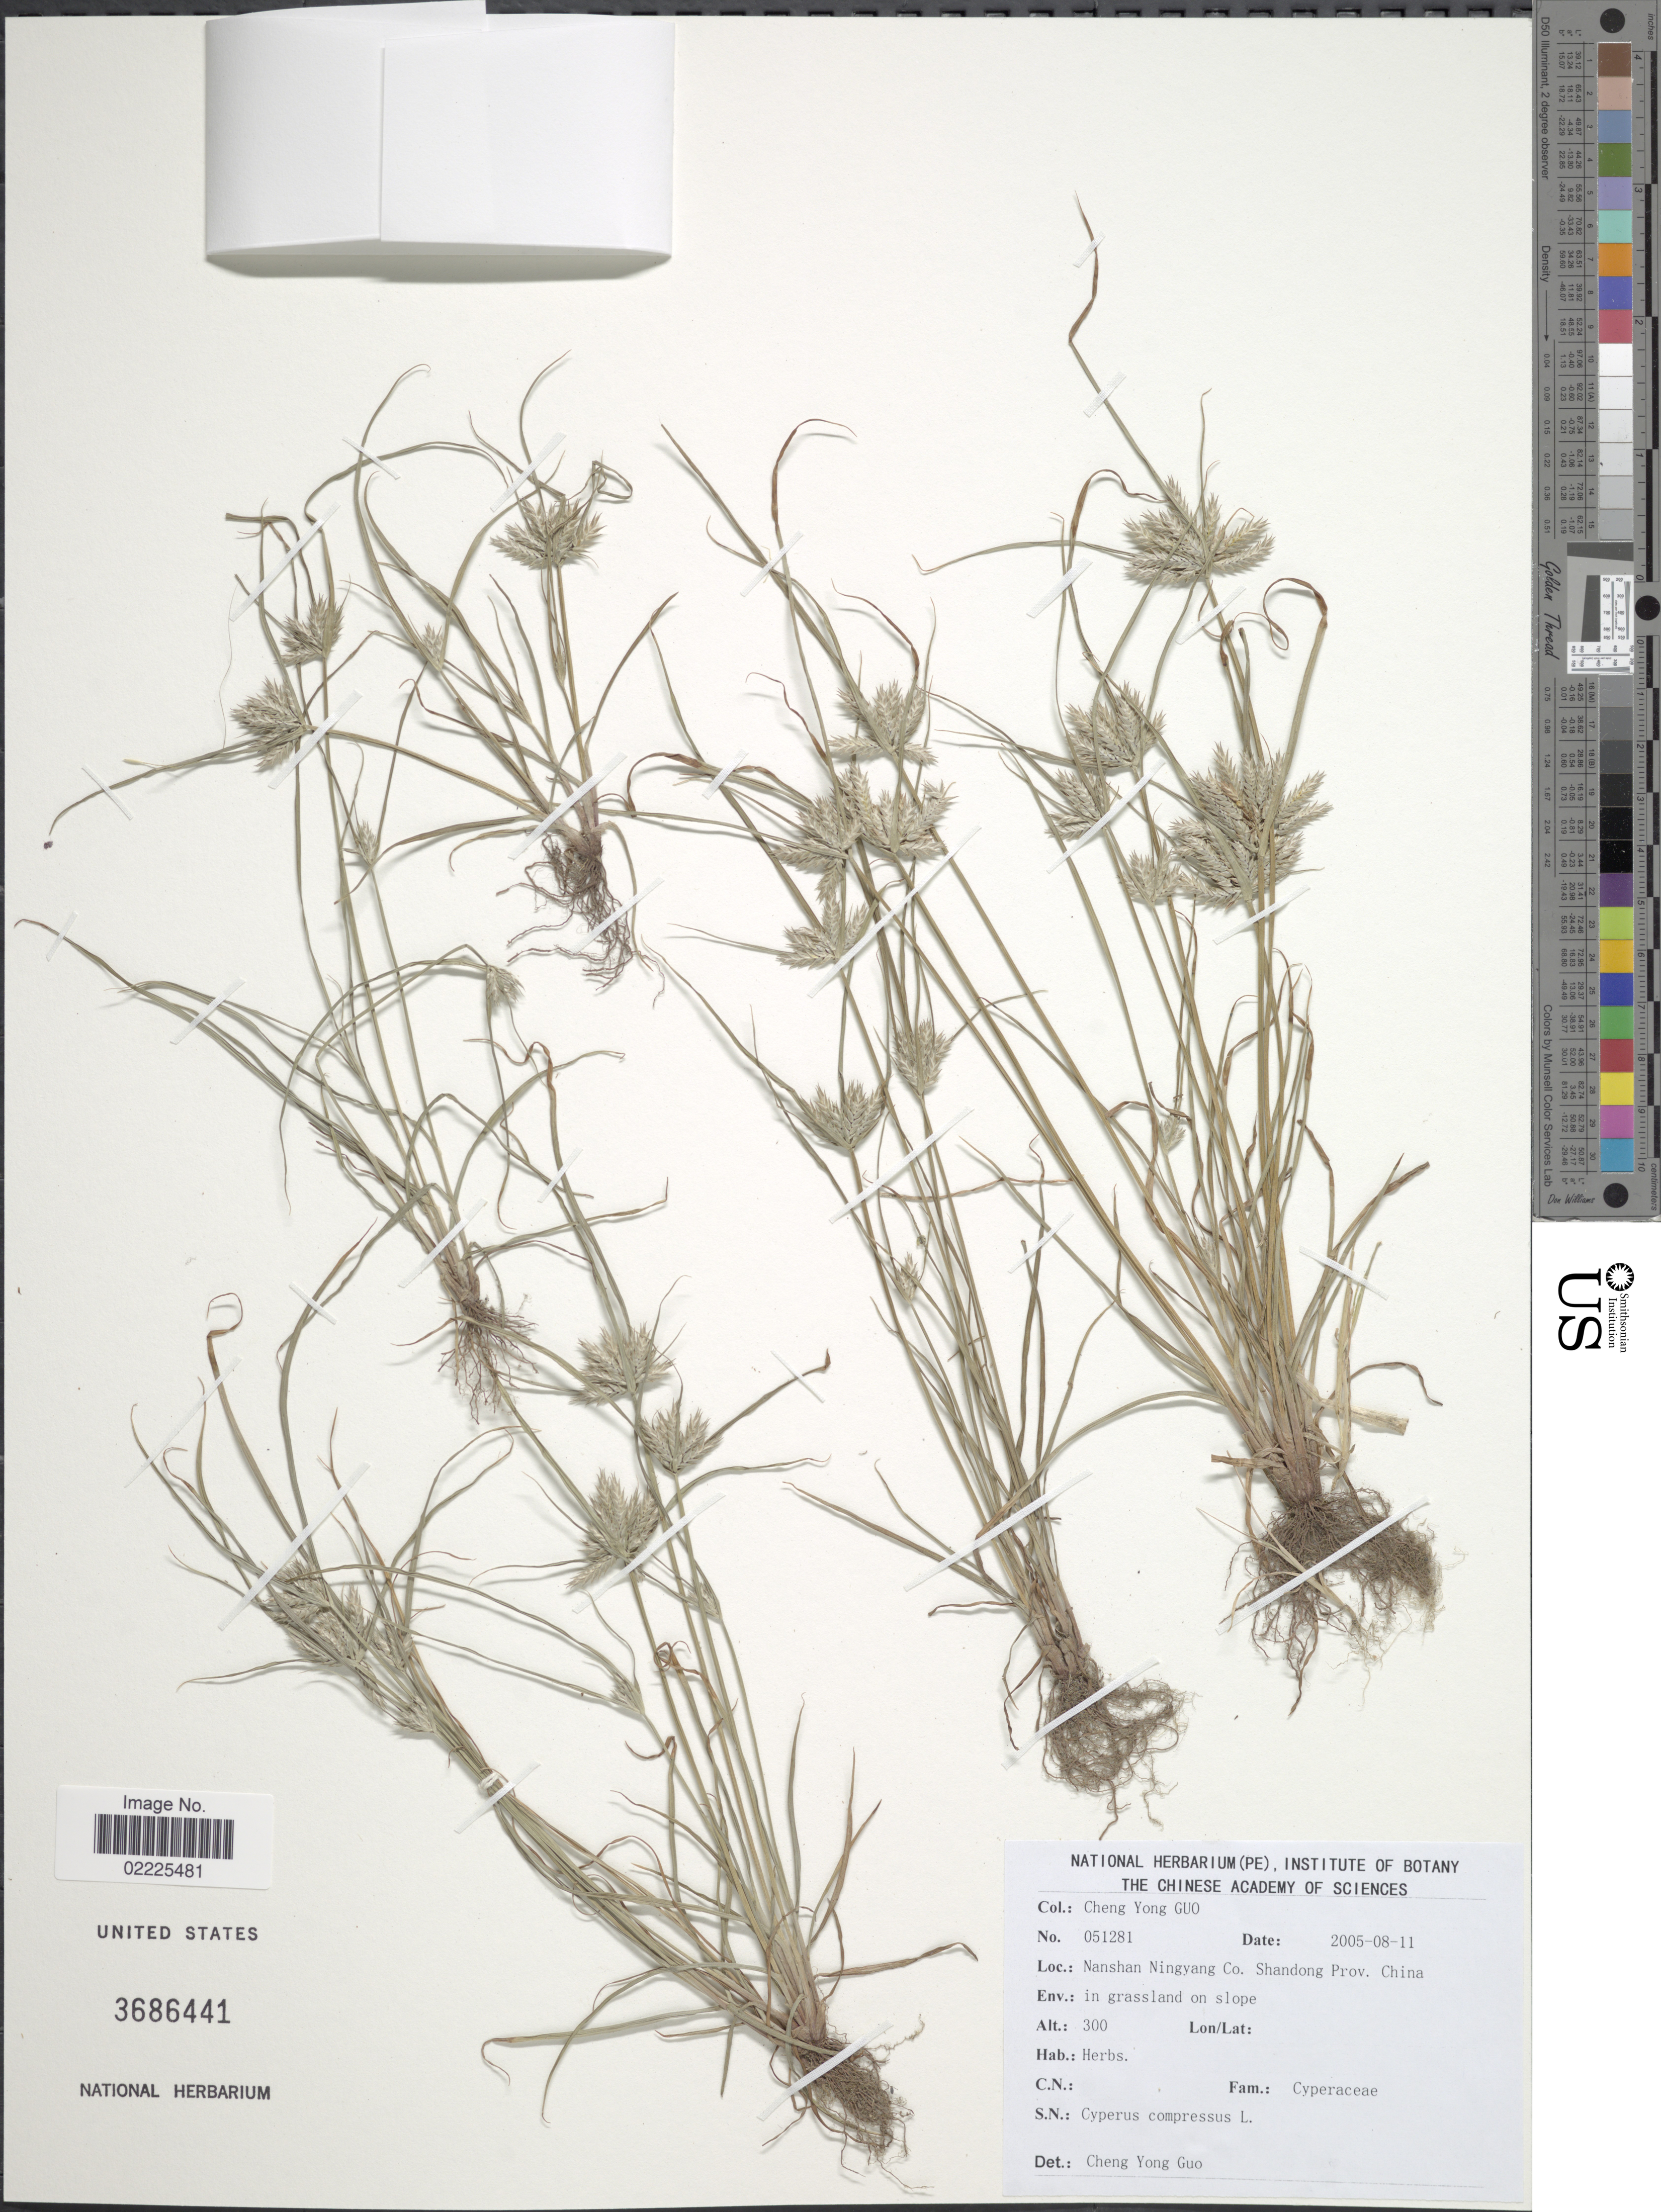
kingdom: Plantae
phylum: Tracheophyta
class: Liliopsida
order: Poales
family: Cyperaceae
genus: Cyperus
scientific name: Cyperus compressus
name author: L.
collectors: Guo Chengyong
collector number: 051281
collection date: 2005-08-11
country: China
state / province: Shandong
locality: Nanshan Ningyang Co., in grassland on slope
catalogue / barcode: US 3686441